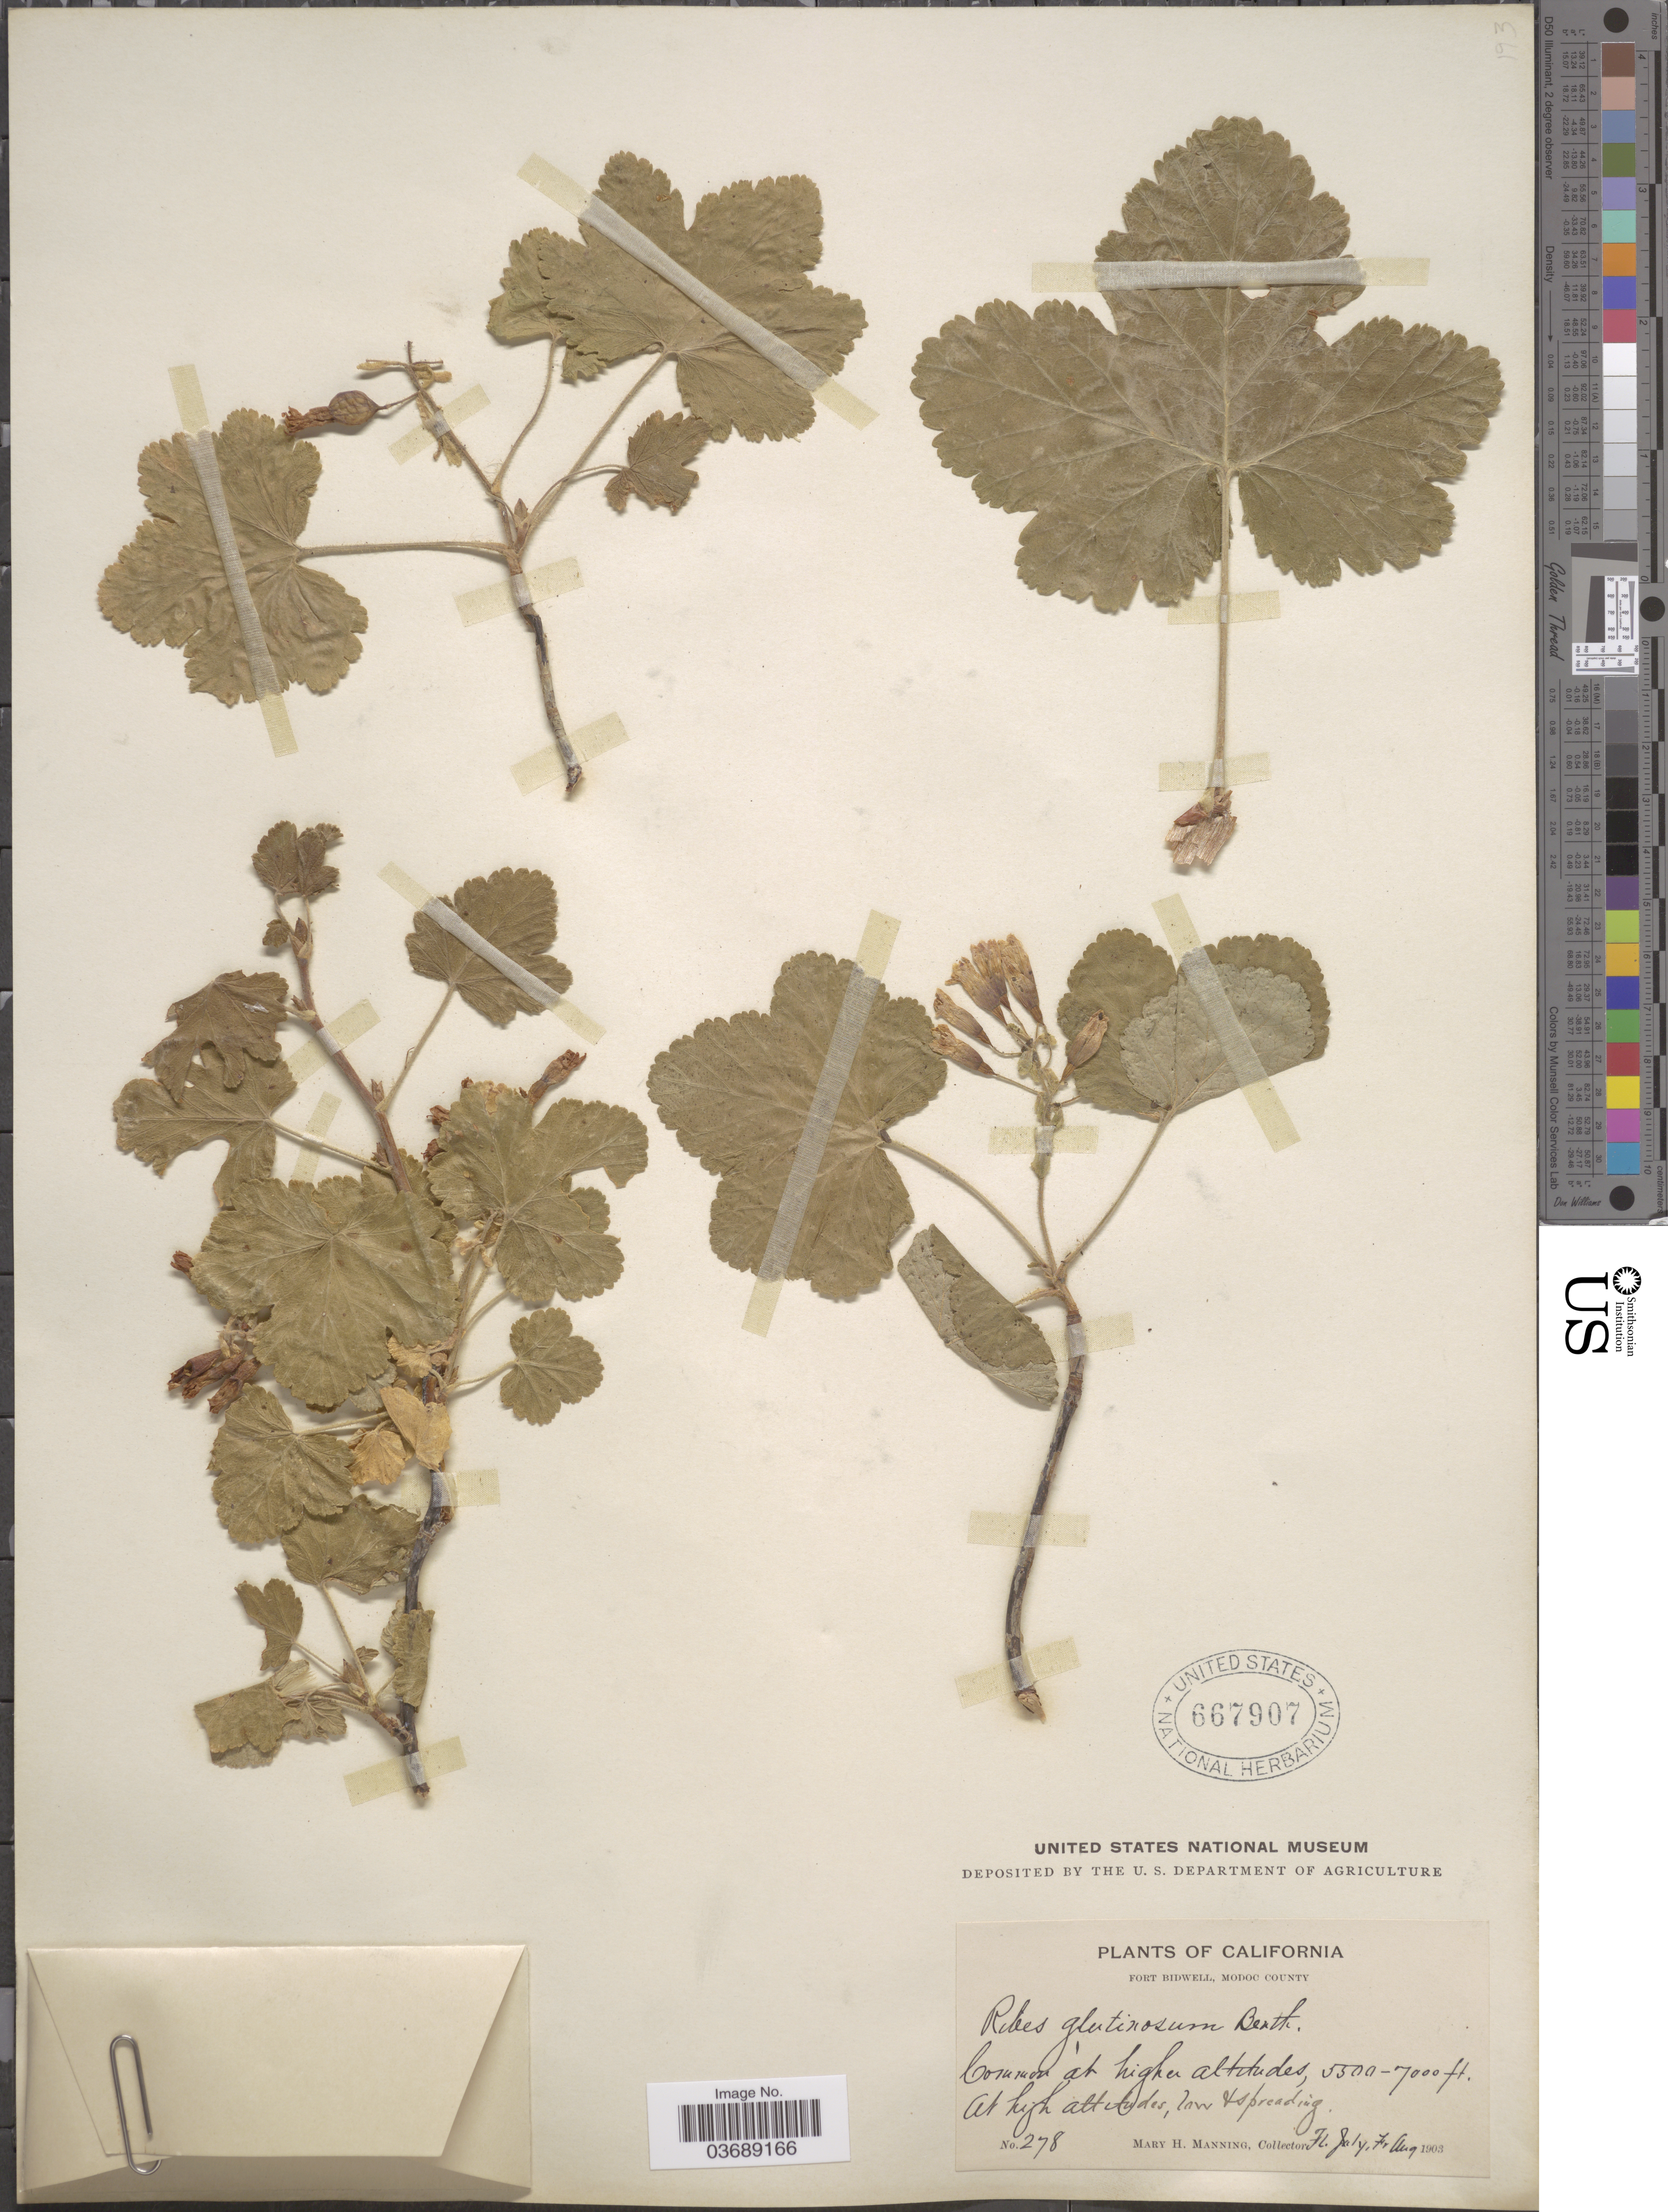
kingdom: Plantae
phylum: Tracheophyta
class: Magnoliopsida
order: Saxifragales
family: Grossulariaceae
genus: Ribes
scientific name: Ribes sanguineum var. glutinosum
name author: (Benth.) Loudon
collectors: M. Manning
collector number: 278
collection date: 1903-07/1903-08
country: United States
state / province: California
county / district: Modoc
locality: Fort Bidwell, Modoc County.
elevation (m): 1676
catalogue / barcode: US 667907